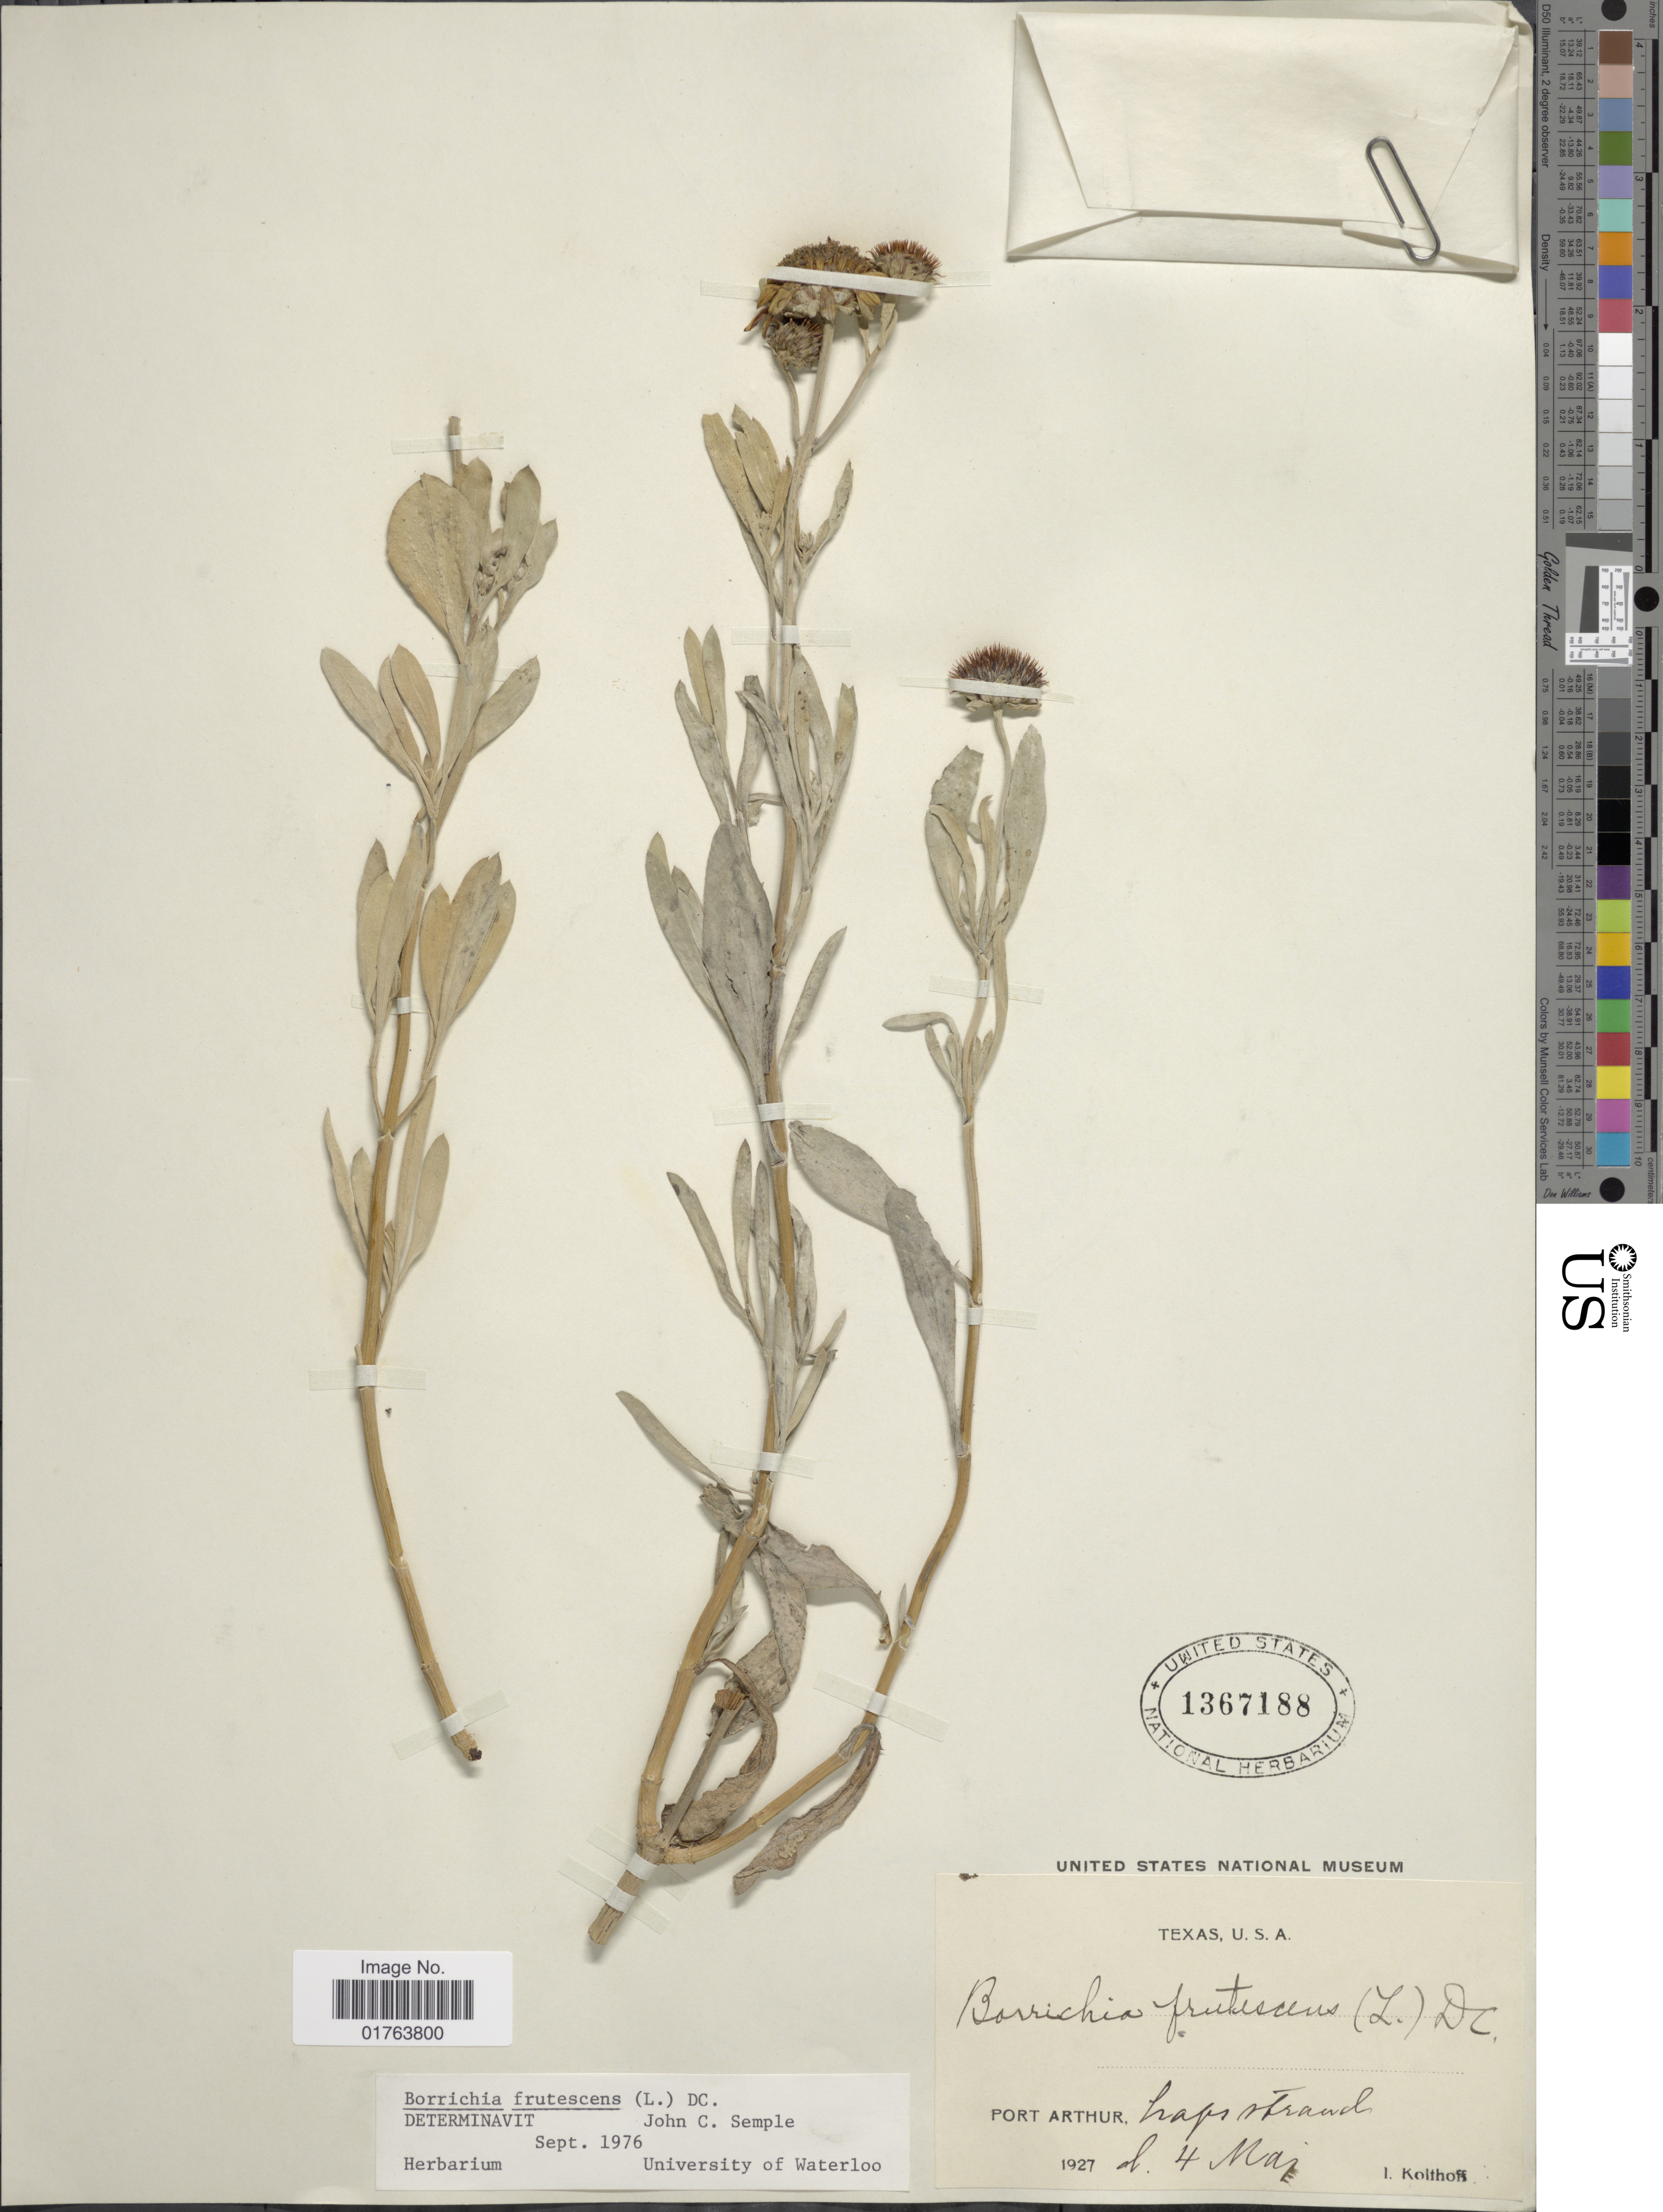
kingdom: Plantae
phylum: Tracheophyta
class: Magnoliopsida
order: Asterales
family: Asteraceae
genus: Borrichia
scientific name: Borrichia frutescens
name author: (L.) DC.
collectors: I. Kolthoff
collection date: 1927-05-04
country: United States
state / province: Texas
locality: Port Arthur,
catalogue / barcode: US 1367188